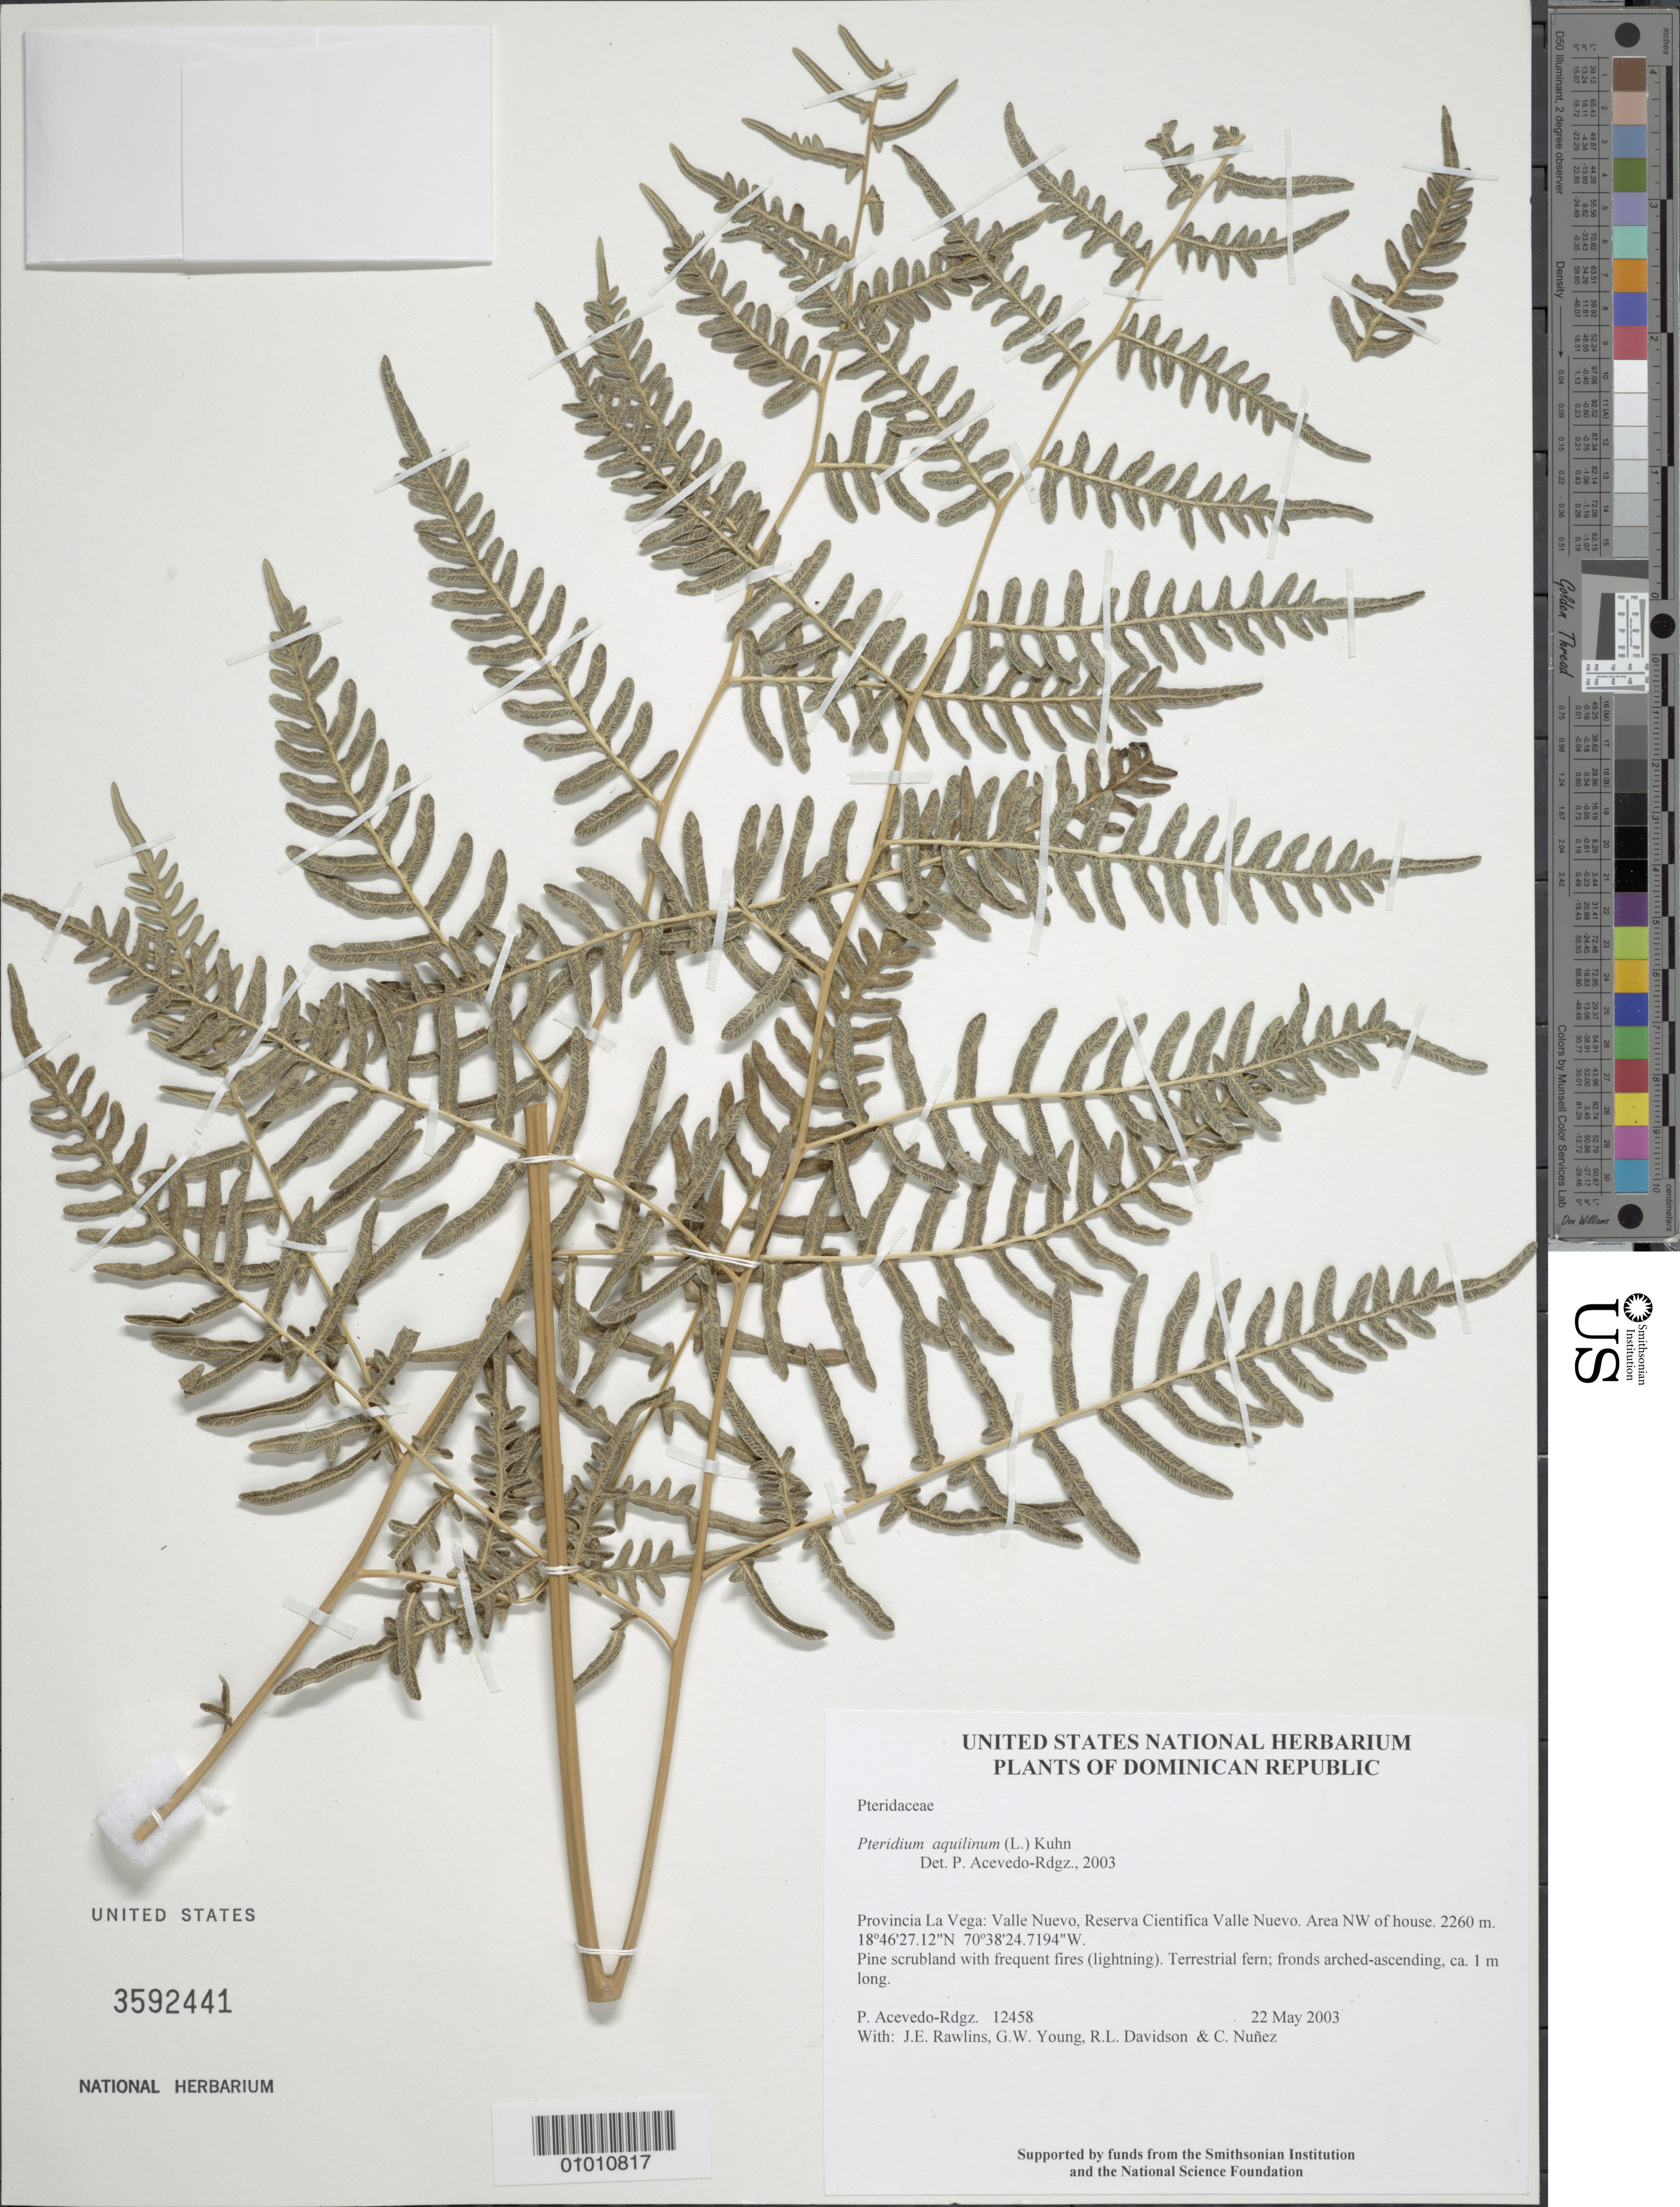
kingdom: Plantae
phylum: Tracheophyta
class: Polypodiopsida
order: Polypodiales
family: Dennstaedtiaceae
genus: Pteridium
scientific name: Pteridium aquilinum var. arachnoideum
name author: (Kaulf.) Herter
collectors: P. Acevedo-Rodr., J. Rawlins, G. Young, R. Davidson & C. Nunez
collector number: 12458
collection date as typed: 22 May 2003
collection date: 2003-05-22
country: Dominican Republic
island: Hispaniola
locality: Provincia La Vega: Valle Nuevo, Reserva Cientifica Valle Nuevo. Area NW of house.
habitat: Pine scrubland with frequent fires (lightning).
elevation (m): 2260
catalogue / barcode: US 3592441